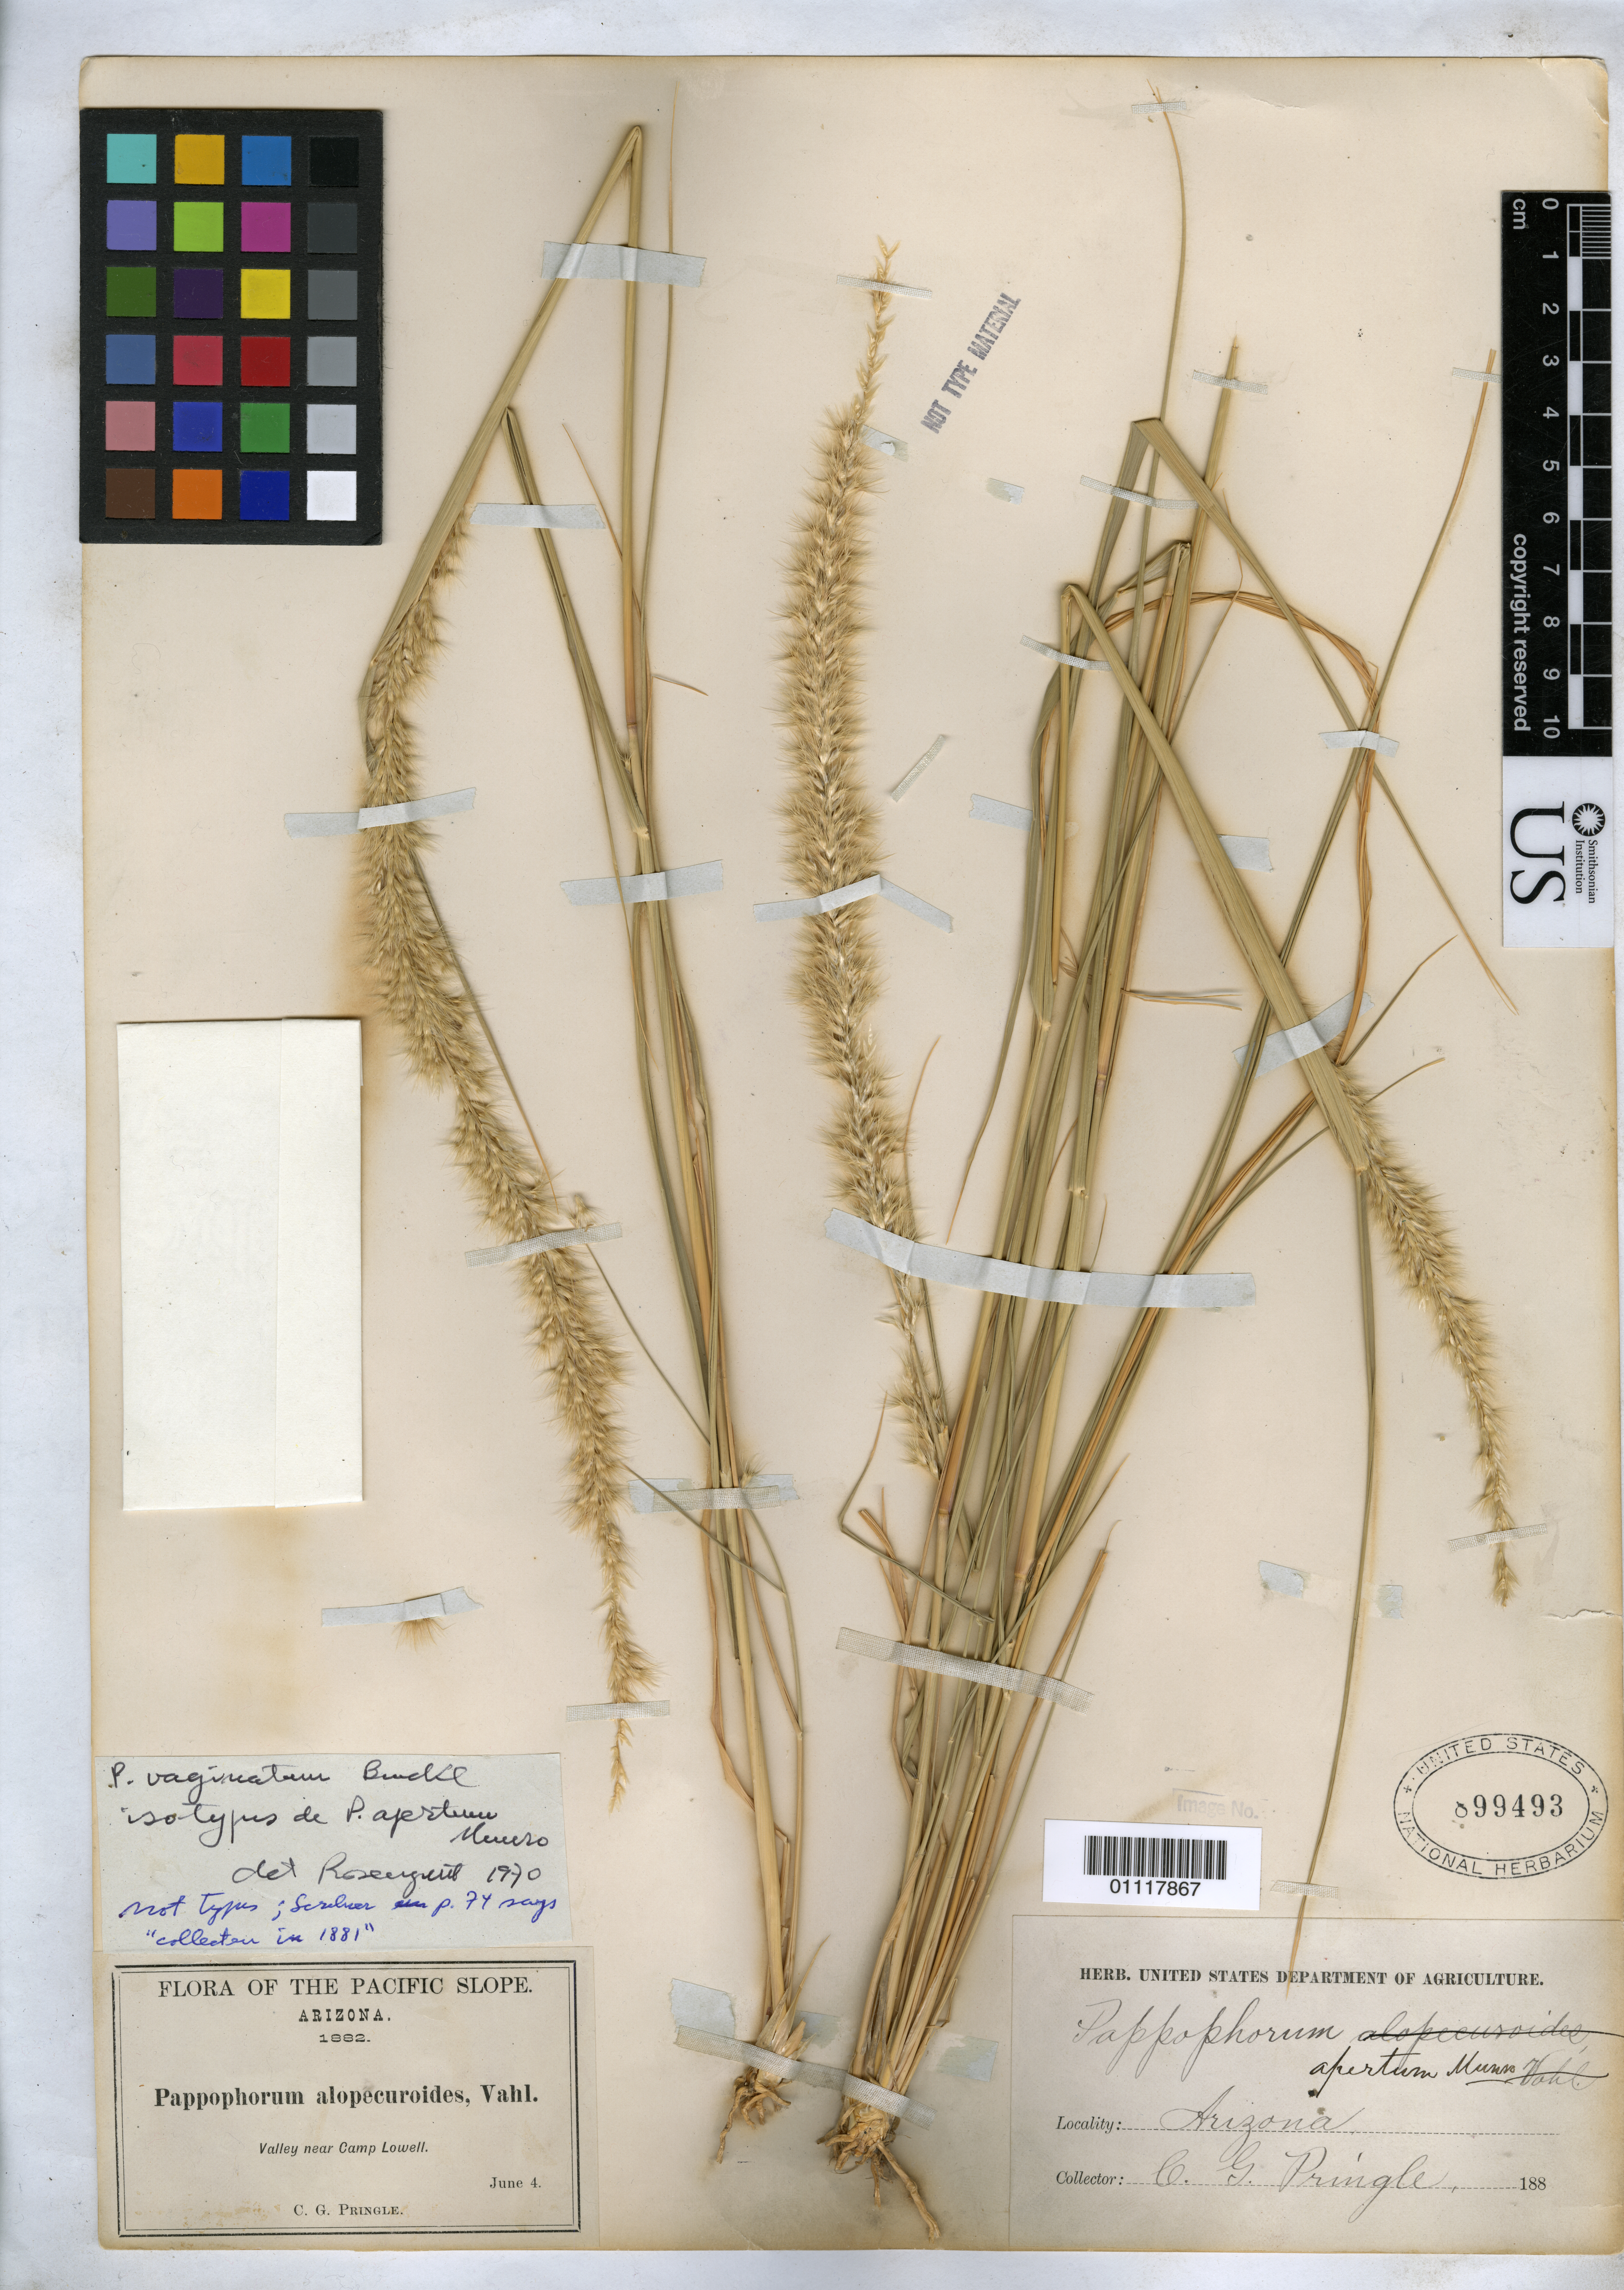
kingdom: Plantae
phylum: Tracheophyta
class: Liliopsida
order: Poales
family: Poaceae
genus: Pappophorum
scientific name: Pappophorum apertum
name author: Munro ex Scribn.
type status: Type Collection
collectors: C. G. Pringle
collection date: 1882-06-04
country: United States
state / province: Arizona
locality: Valley near Camp Lowell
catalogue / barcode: US 899493